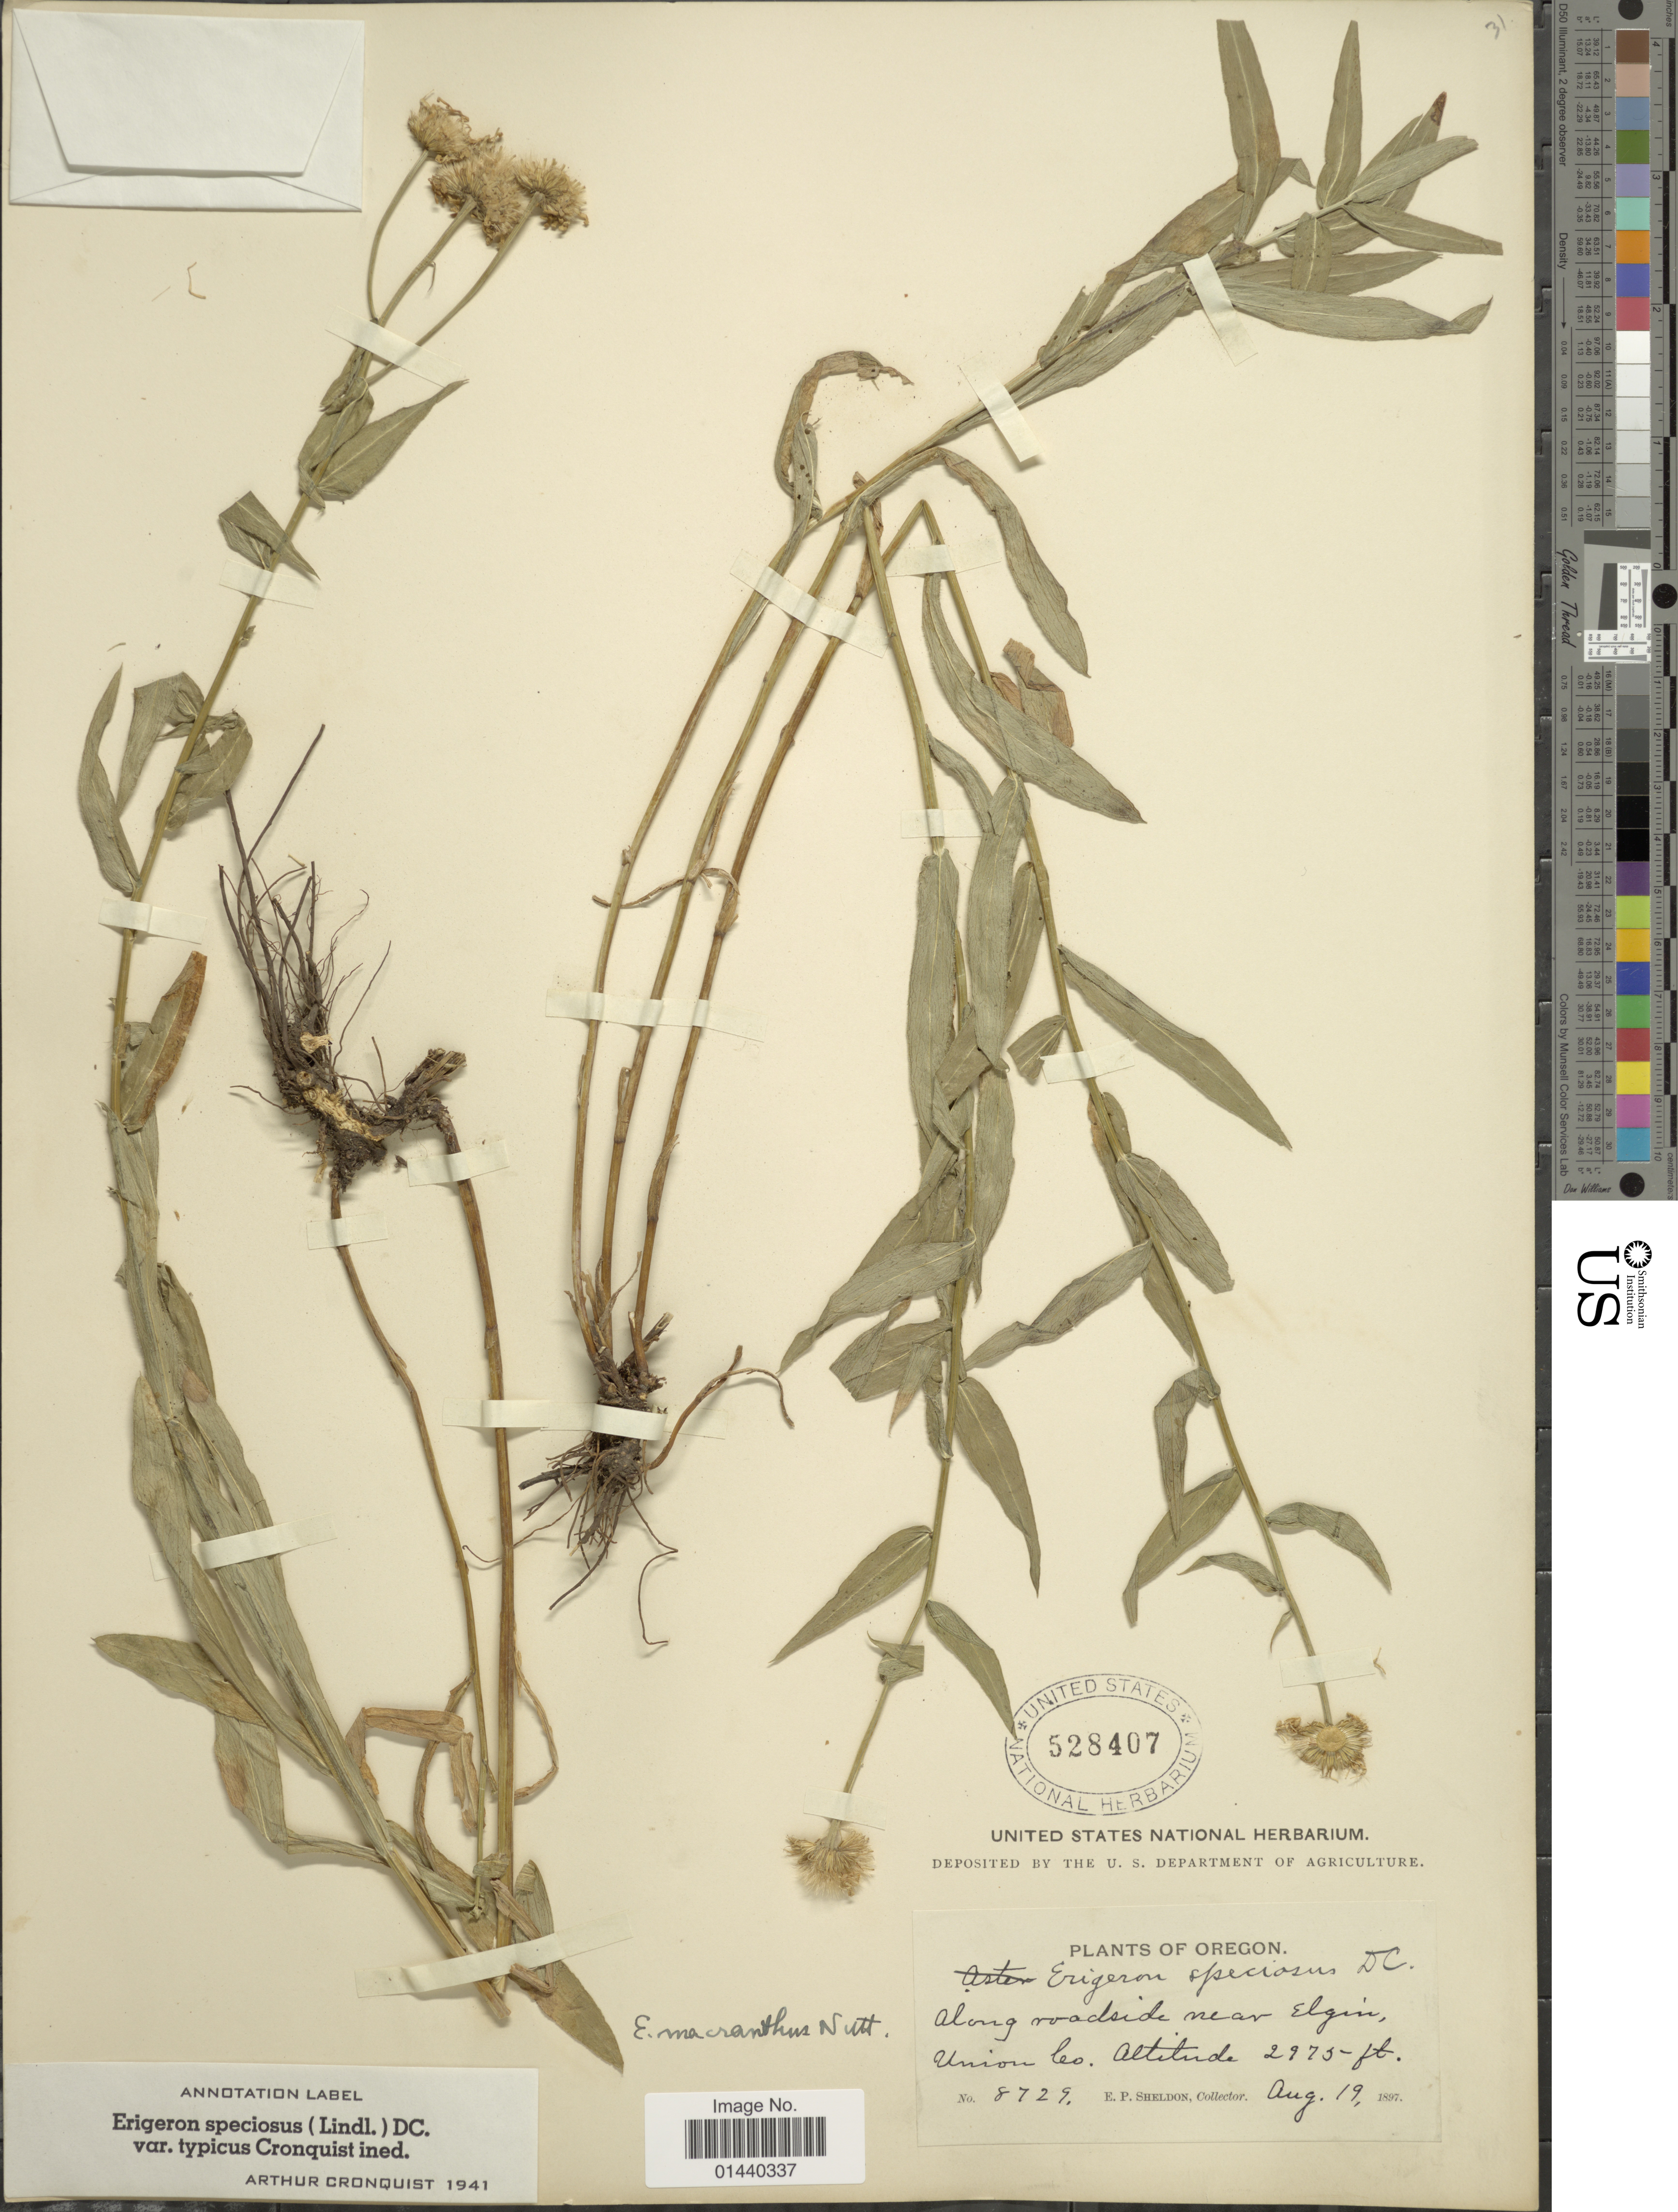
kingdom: Plantae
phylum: Tracheophyta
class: Magnoliopsida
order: Asterales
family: Asteraceae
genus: Erigeron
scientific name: Erigeron speciosus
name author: (Lindl.) DC.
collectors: E. P. Sheldon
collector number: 8729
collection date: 1897-08-19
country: United States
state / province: Oregon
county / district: Union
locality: Along roadside near Elgin, Union Co.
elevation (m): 907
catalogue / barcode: US 528407